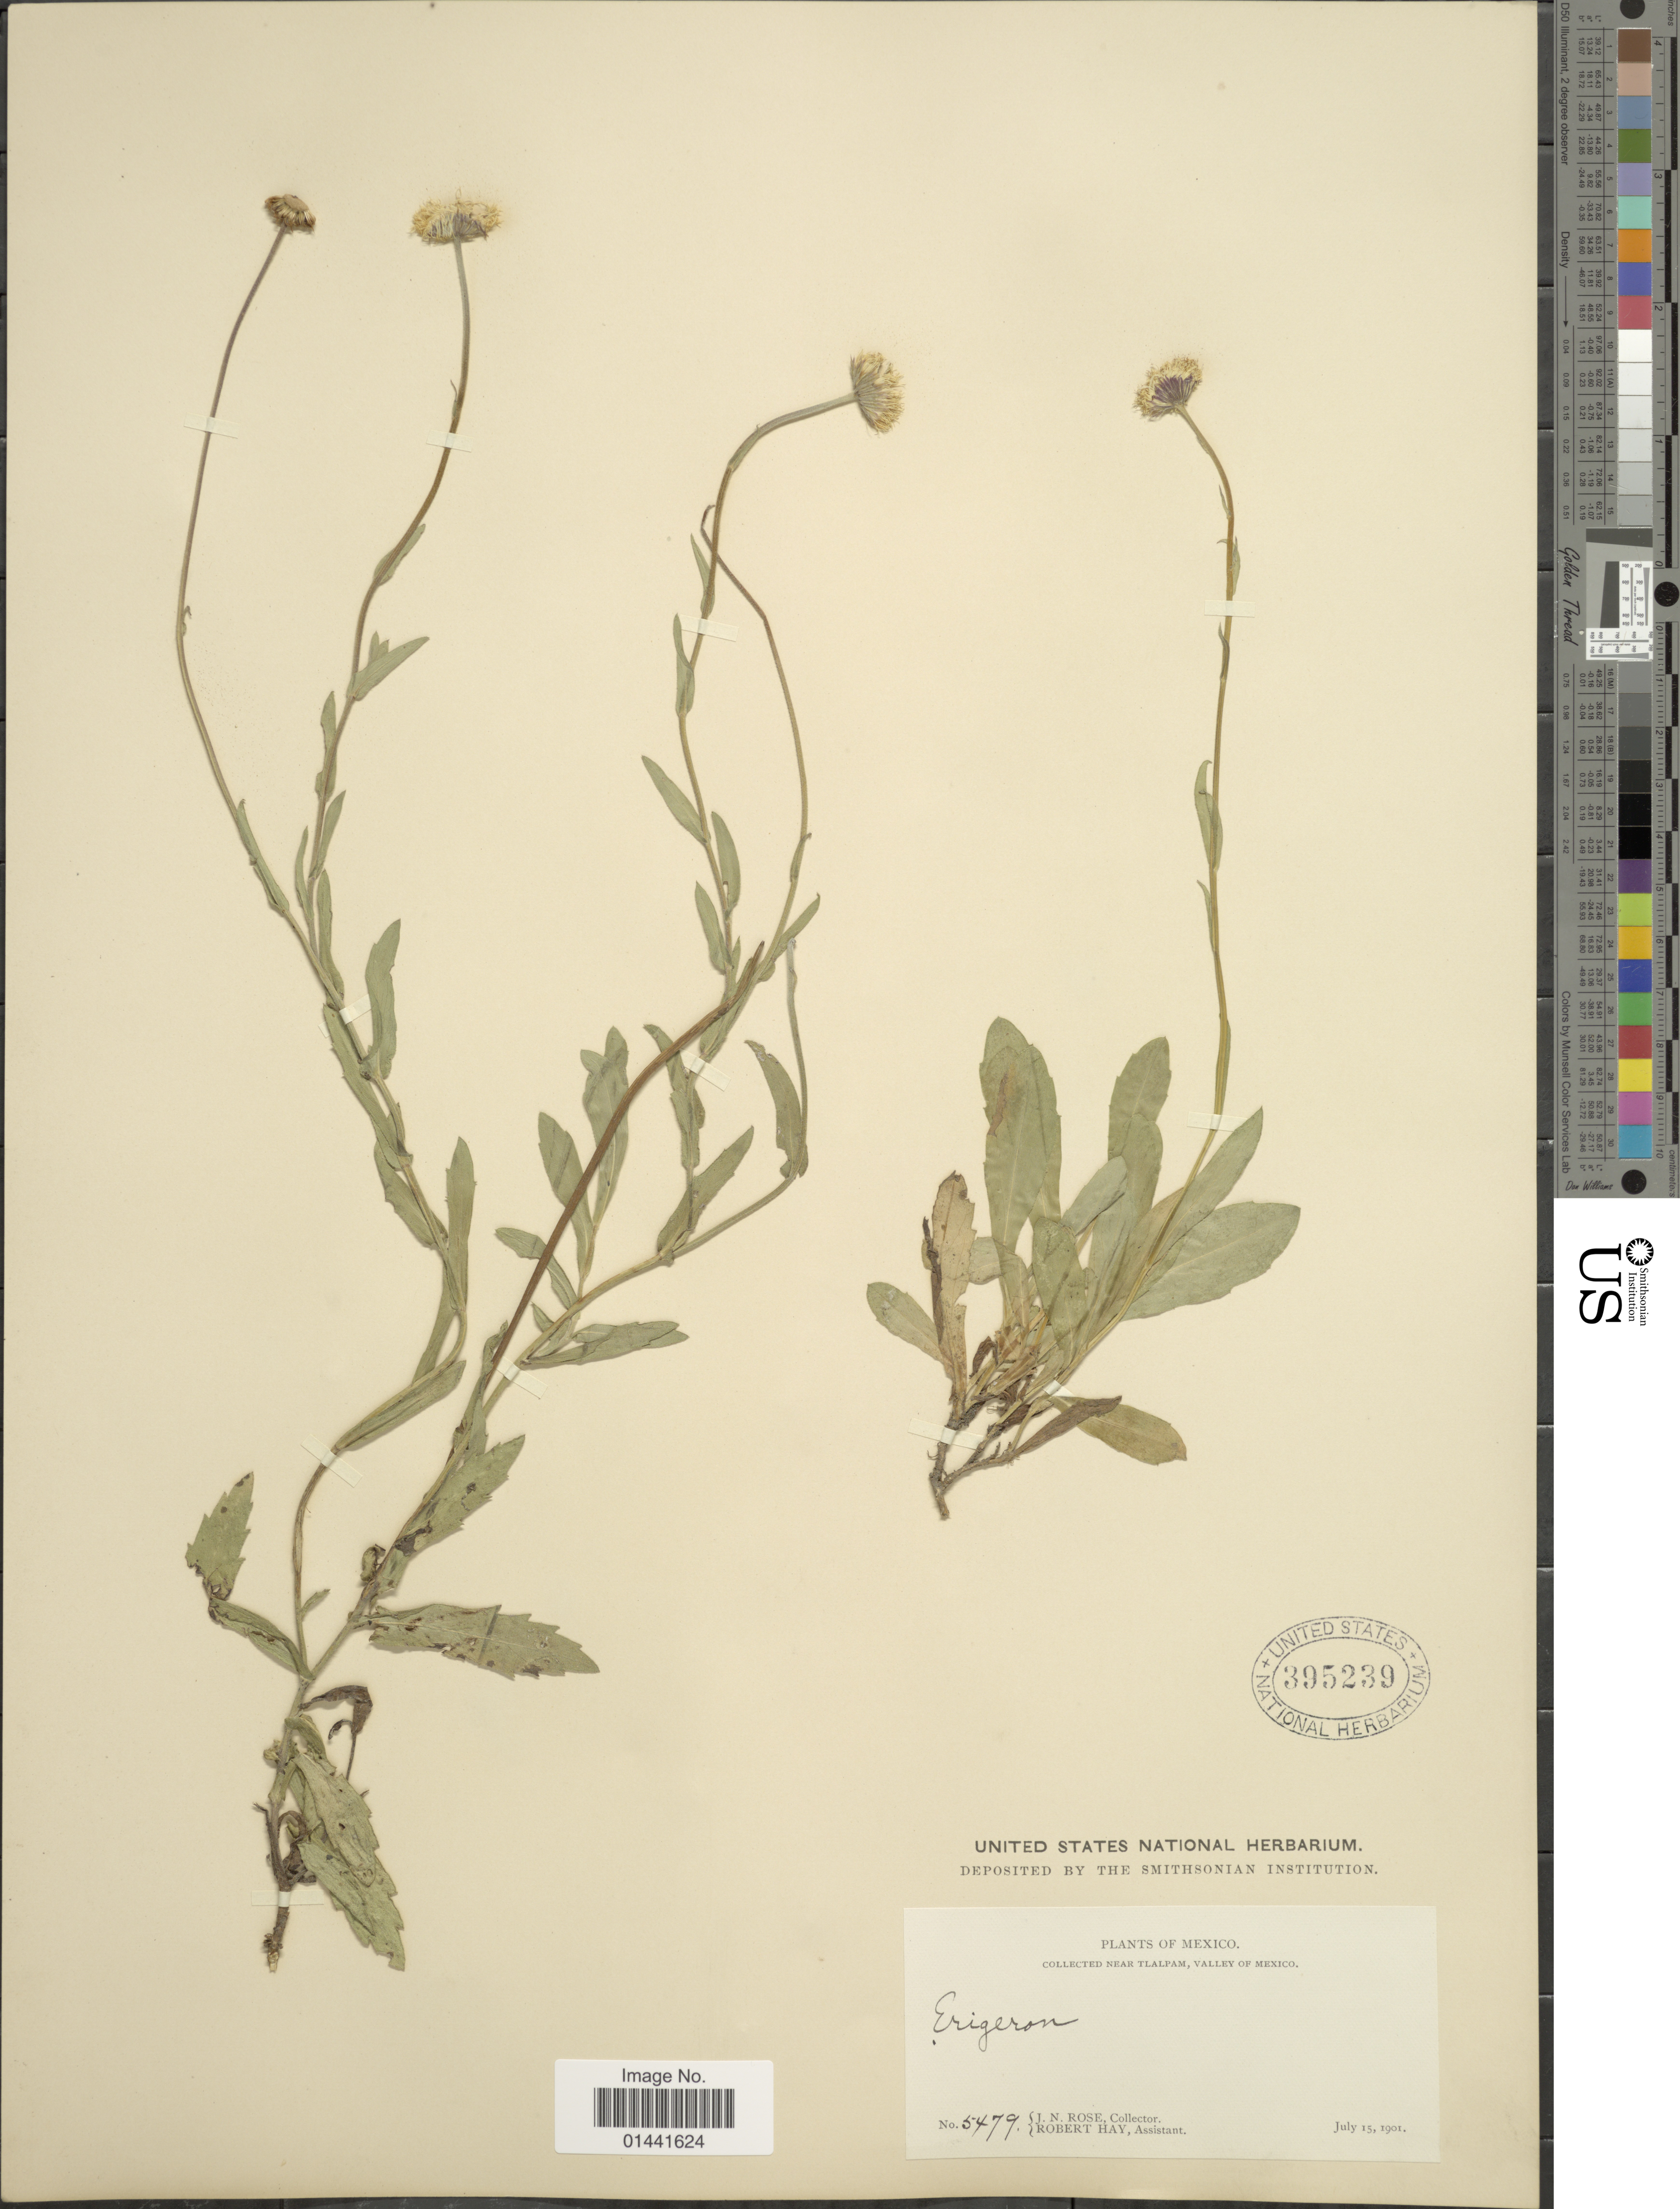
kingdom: Plantae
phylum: Tracheophyta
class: Magnoliopsida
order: Asterales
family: Asteraceae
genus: Erigeron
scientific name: Erigeron maximus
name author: Otto ex DC.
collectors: J. N. Rose & R. Hay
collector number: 5479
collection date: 1901-07-15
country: Mexico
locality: Near Tlalpam, Valley of Mexico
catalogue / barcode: US 395239